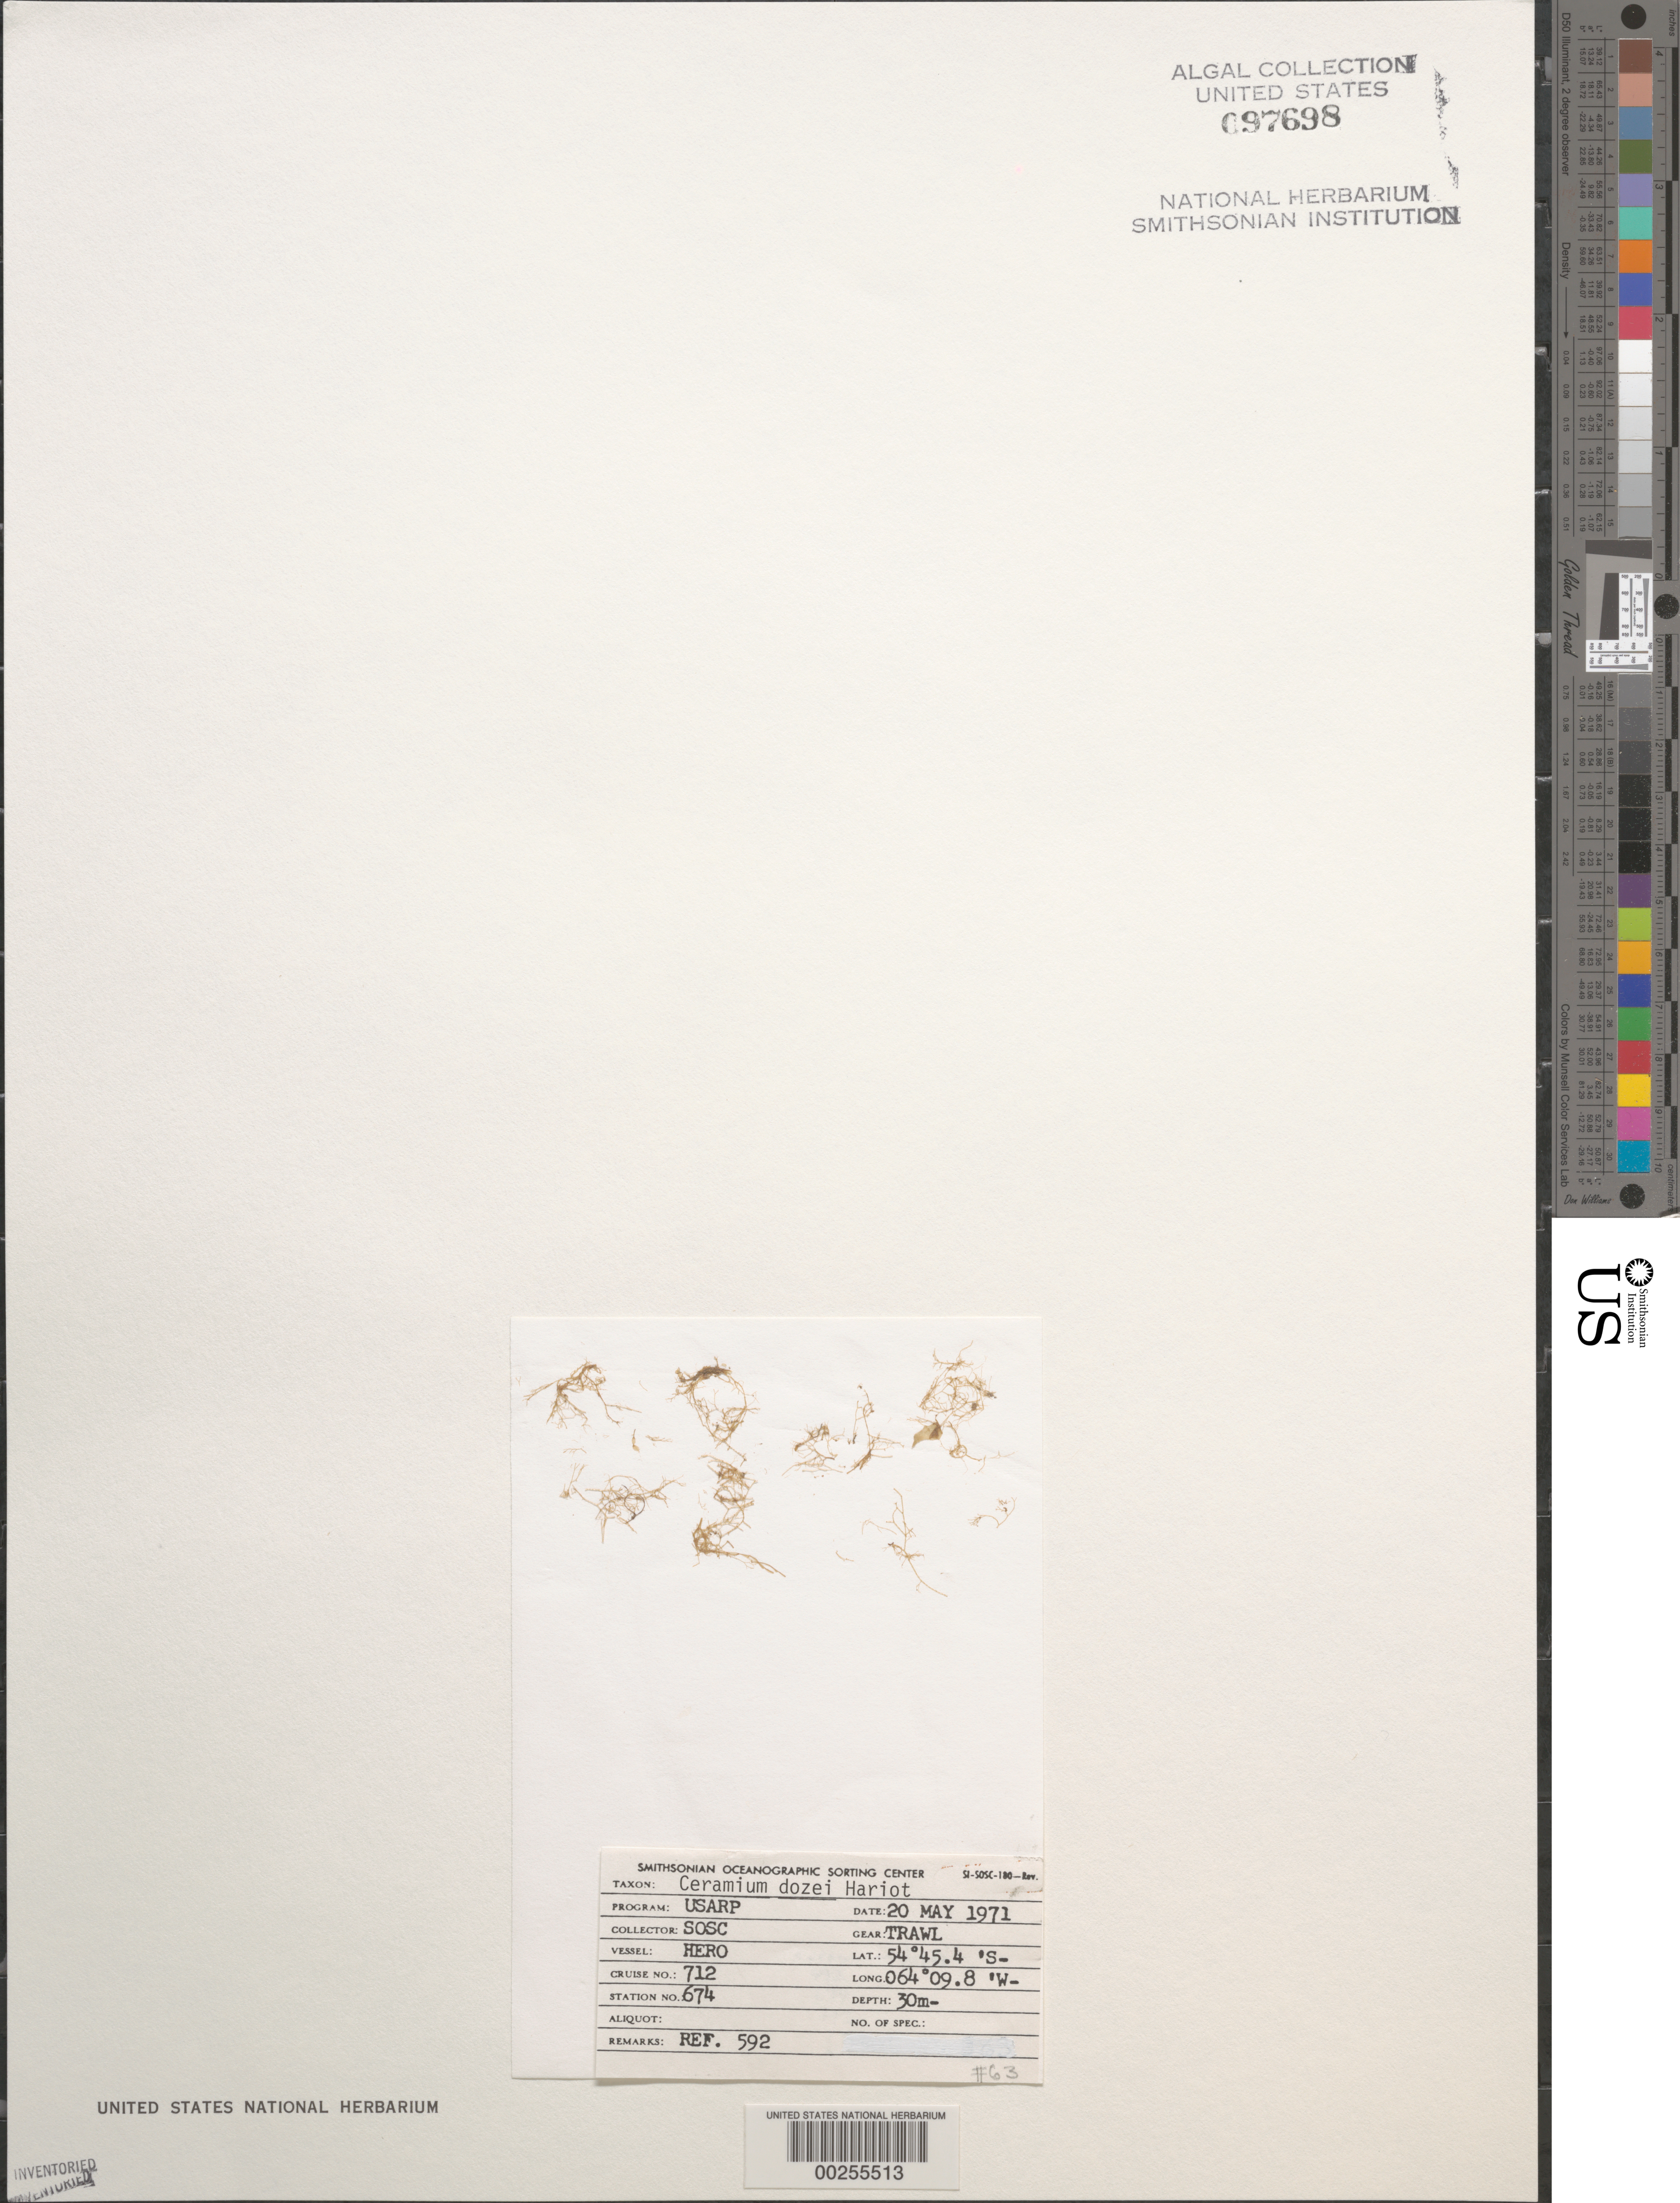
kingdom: Plantae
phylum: Rhodophyta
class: Florideophyceae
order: Ceramiales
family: Ceramiaceae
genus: Ceramium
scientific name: Ceramium dozei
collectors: SOSC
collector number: Station 674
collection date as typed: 20 May 1971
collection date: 1971-05-20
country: Argentina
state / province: Tierra del Fuego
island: Isla de los Estados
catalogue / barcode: US 97698